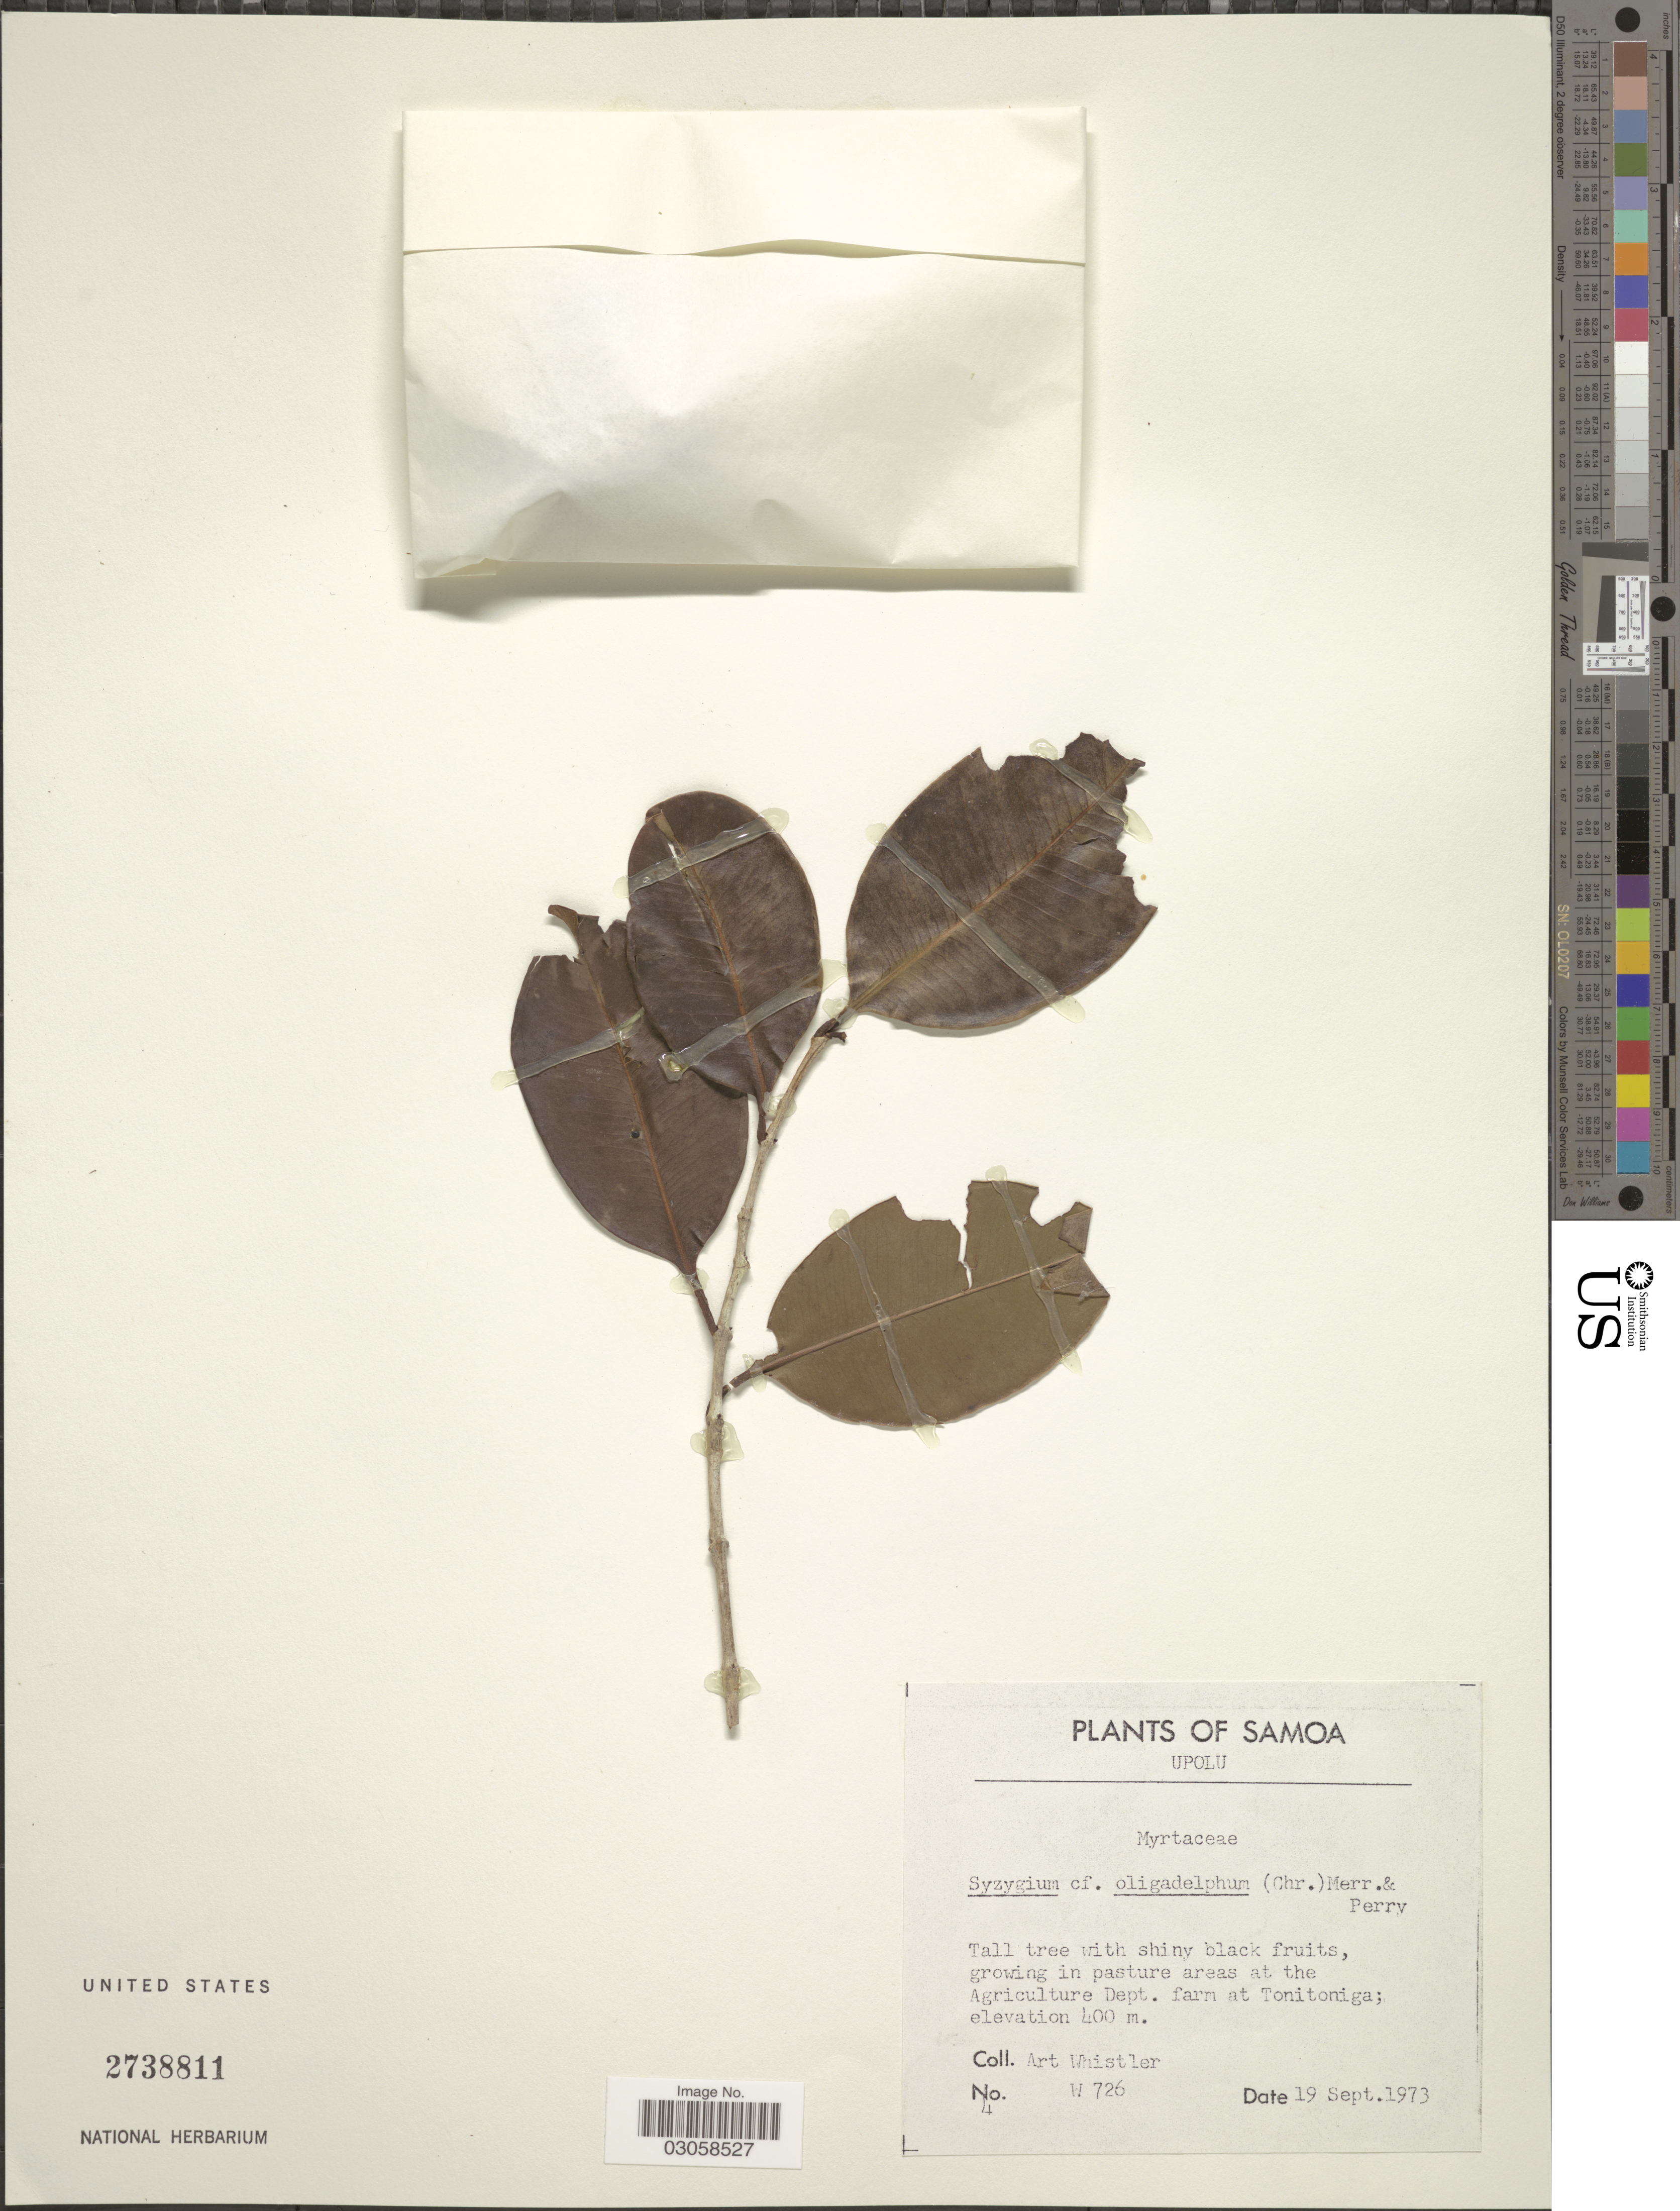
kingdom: Plantae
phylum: Tracheophyta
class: Magnoliopsida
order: Myrtales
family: Myrtaceae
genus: Syzygium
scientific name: Syzygium oligadelphum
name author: Merr. & L.M. Perry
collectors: A. Whistler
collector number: W 726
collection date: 1973-09-19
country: Samoa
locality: Samoa. Upolu. Agriculture Dept. farm at Tonitoniga.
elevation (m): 400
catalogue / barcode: US 2738811